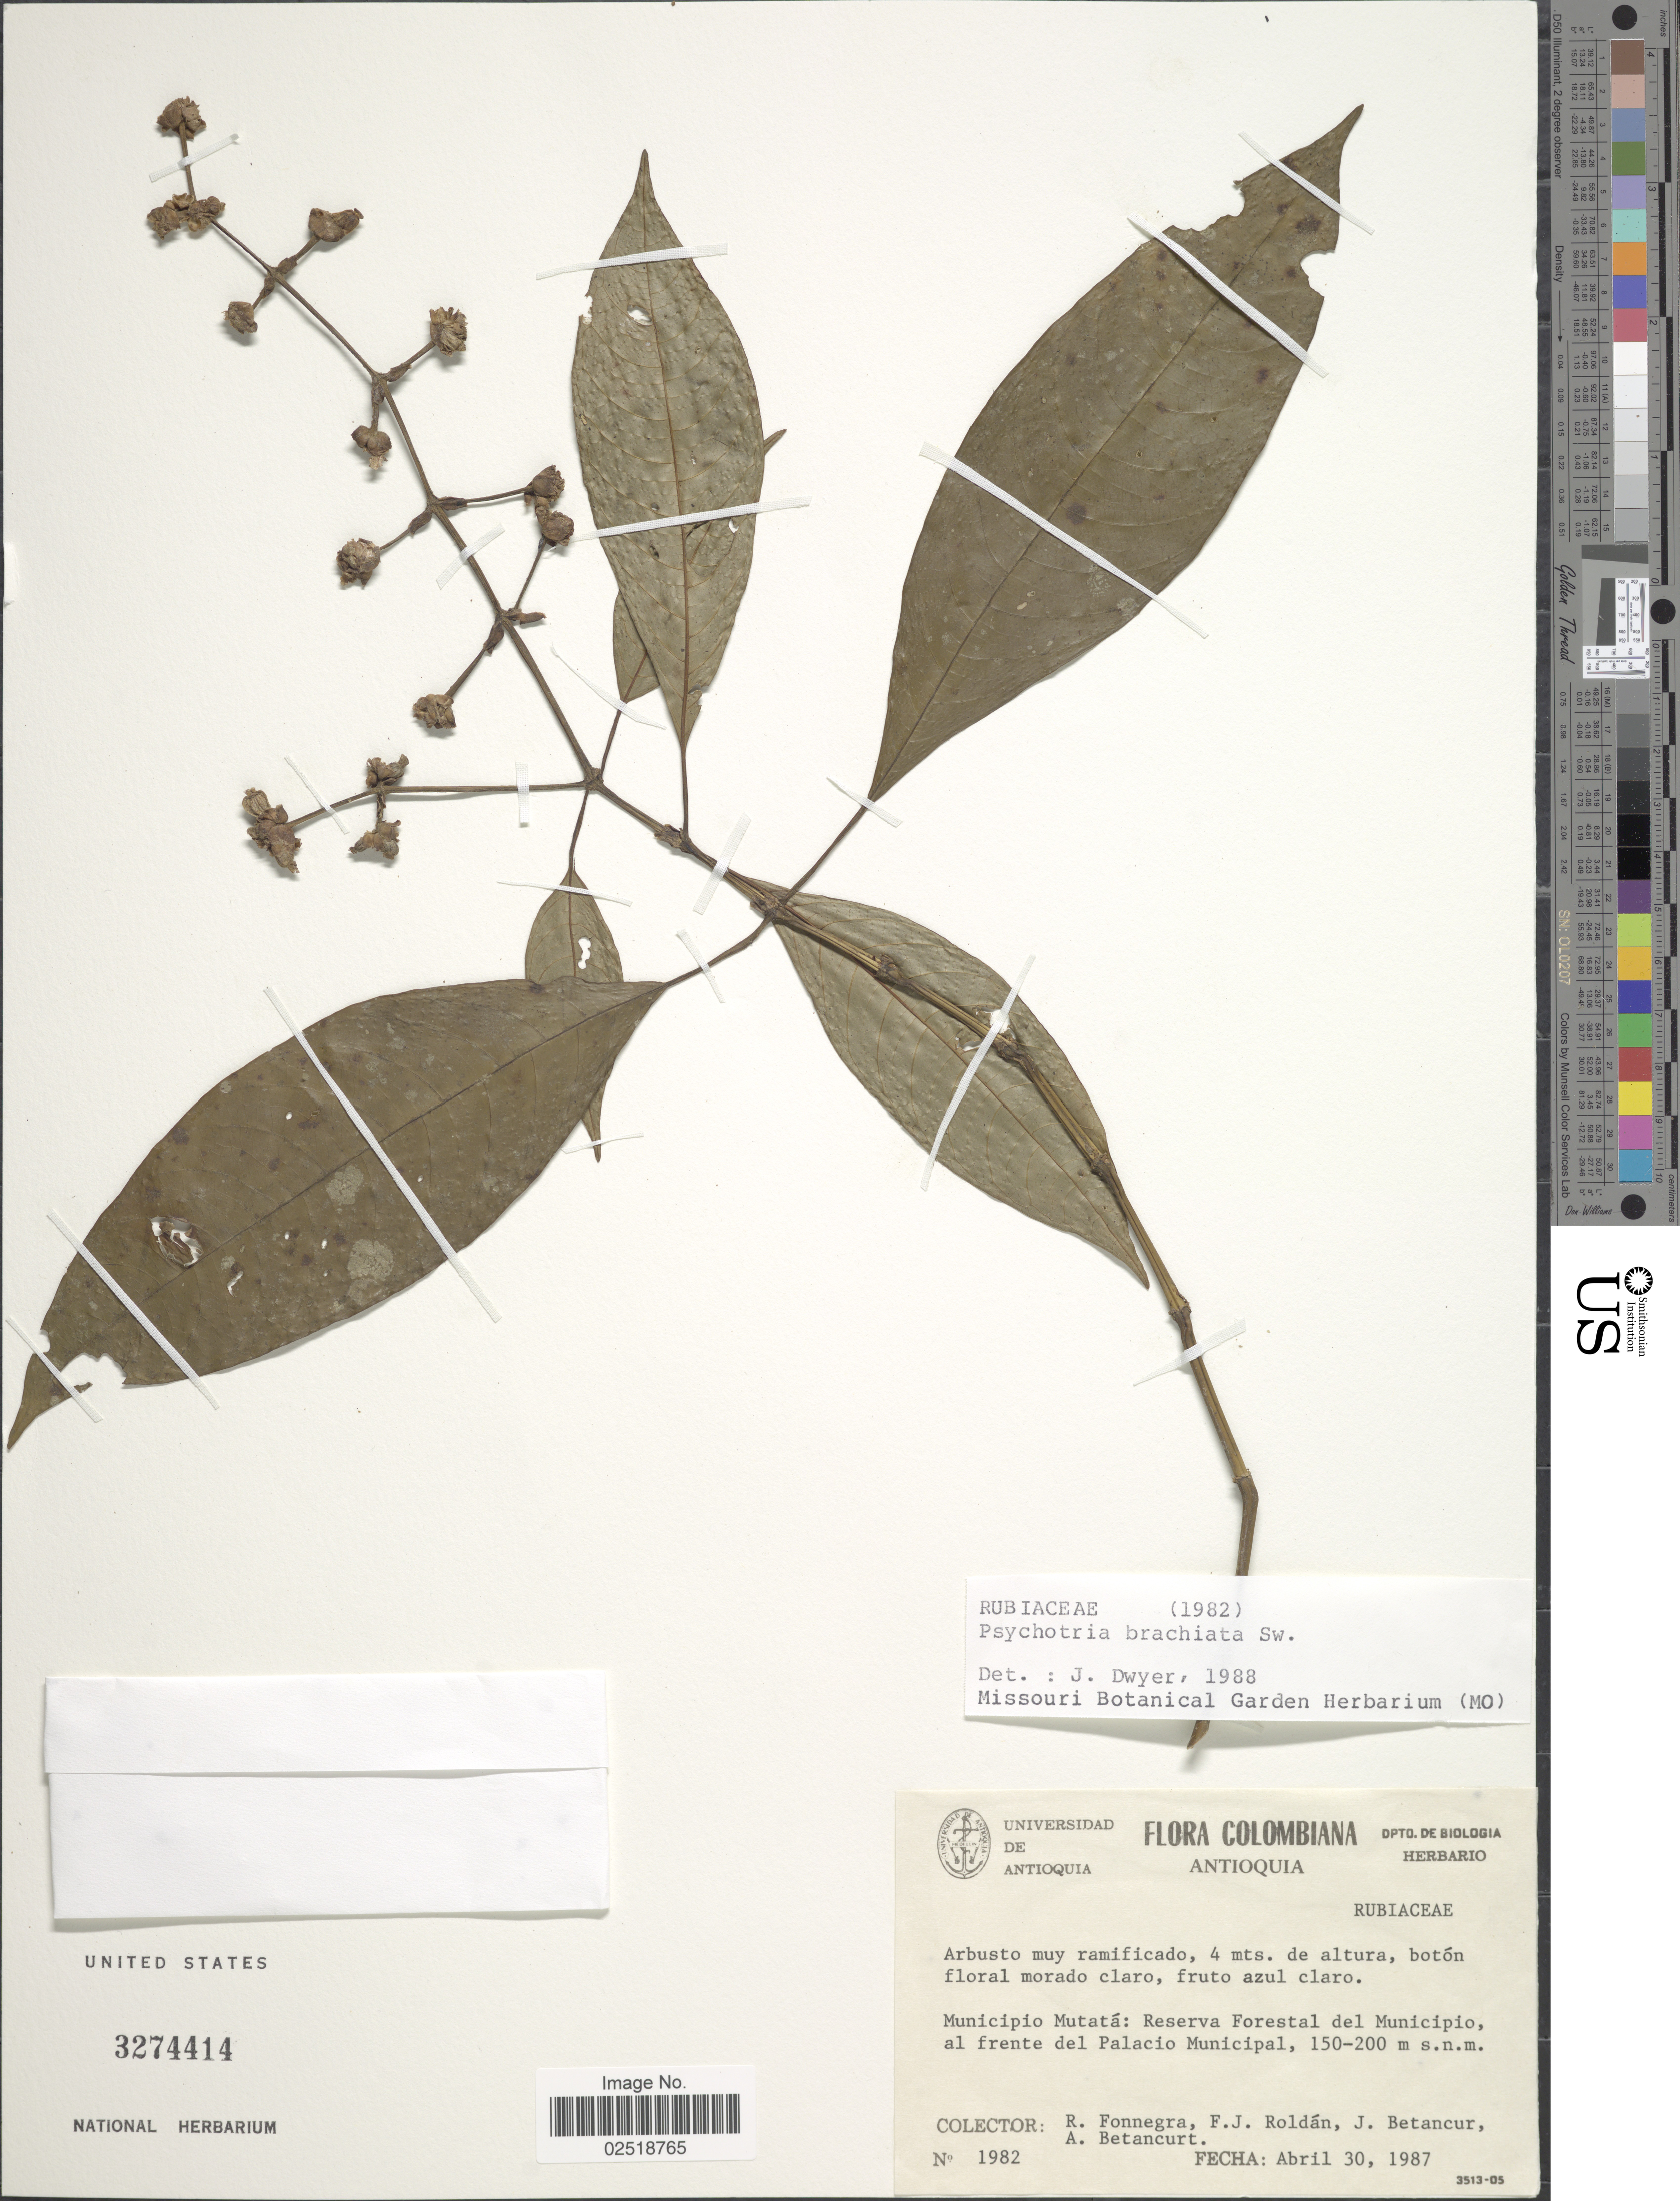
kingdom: Plantae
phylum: Tracheophyta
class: Magnoliopsida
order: Gentianales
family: Rubiaceae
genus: Psychotria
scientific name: Psychotria caerulea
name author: Ruiz & Pav.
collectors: R. Fonnegra, F. J. Roldán, J. Betancur & A. Betancurt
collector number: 1982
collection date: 1987-04-30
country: Colombia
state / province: Antioquia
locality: Municipio Mutatá: Reserva Forestal del Municipio al frente del Palacio Municipal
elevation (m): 150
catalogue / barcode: US 3274414